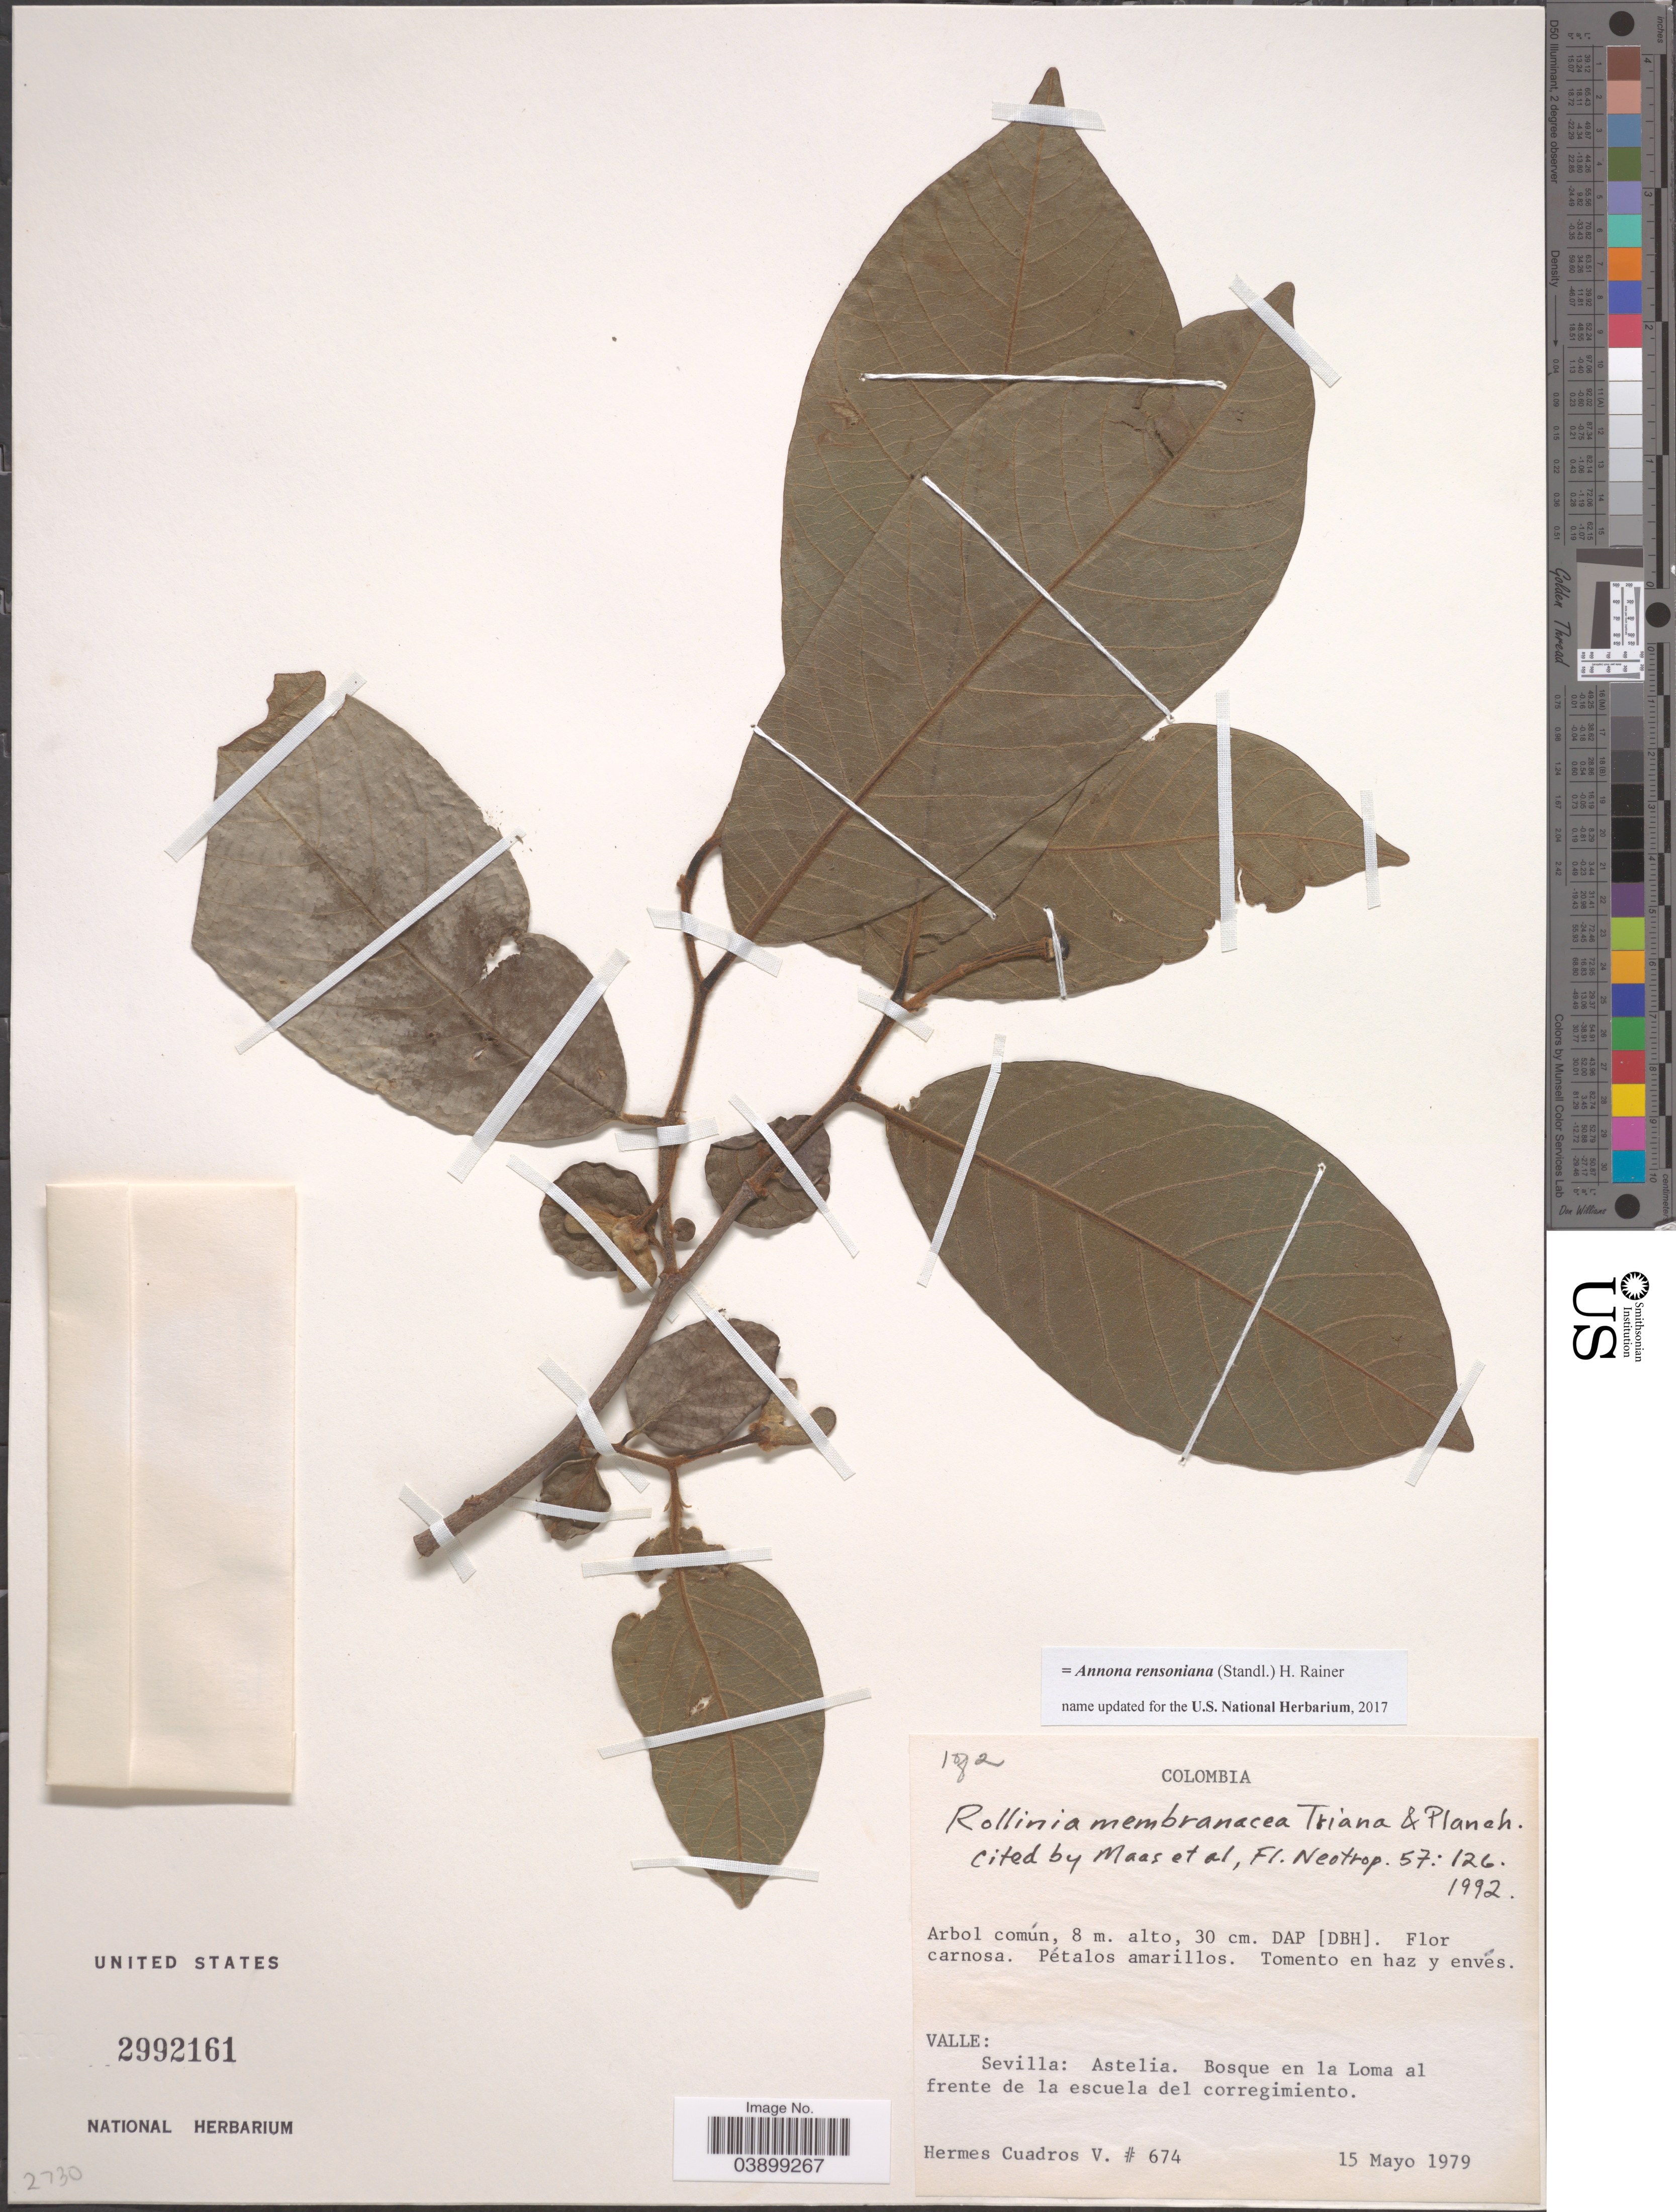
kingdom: Plantae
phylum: Tracheophyta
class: Magnoliopsida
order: Magnoliales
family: Annonaceae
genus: Annona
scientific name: Annona rensoniana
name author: (Standl.) H. Rainer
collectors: H. Cuadros V.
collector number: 674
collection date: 1979-05-15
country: Colombia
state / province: Valle del Cauca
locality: Valle: Sevilla: Astelia. Bosque en la Loma al frente de la escuela del corregimiento.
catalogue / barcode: US 2992161